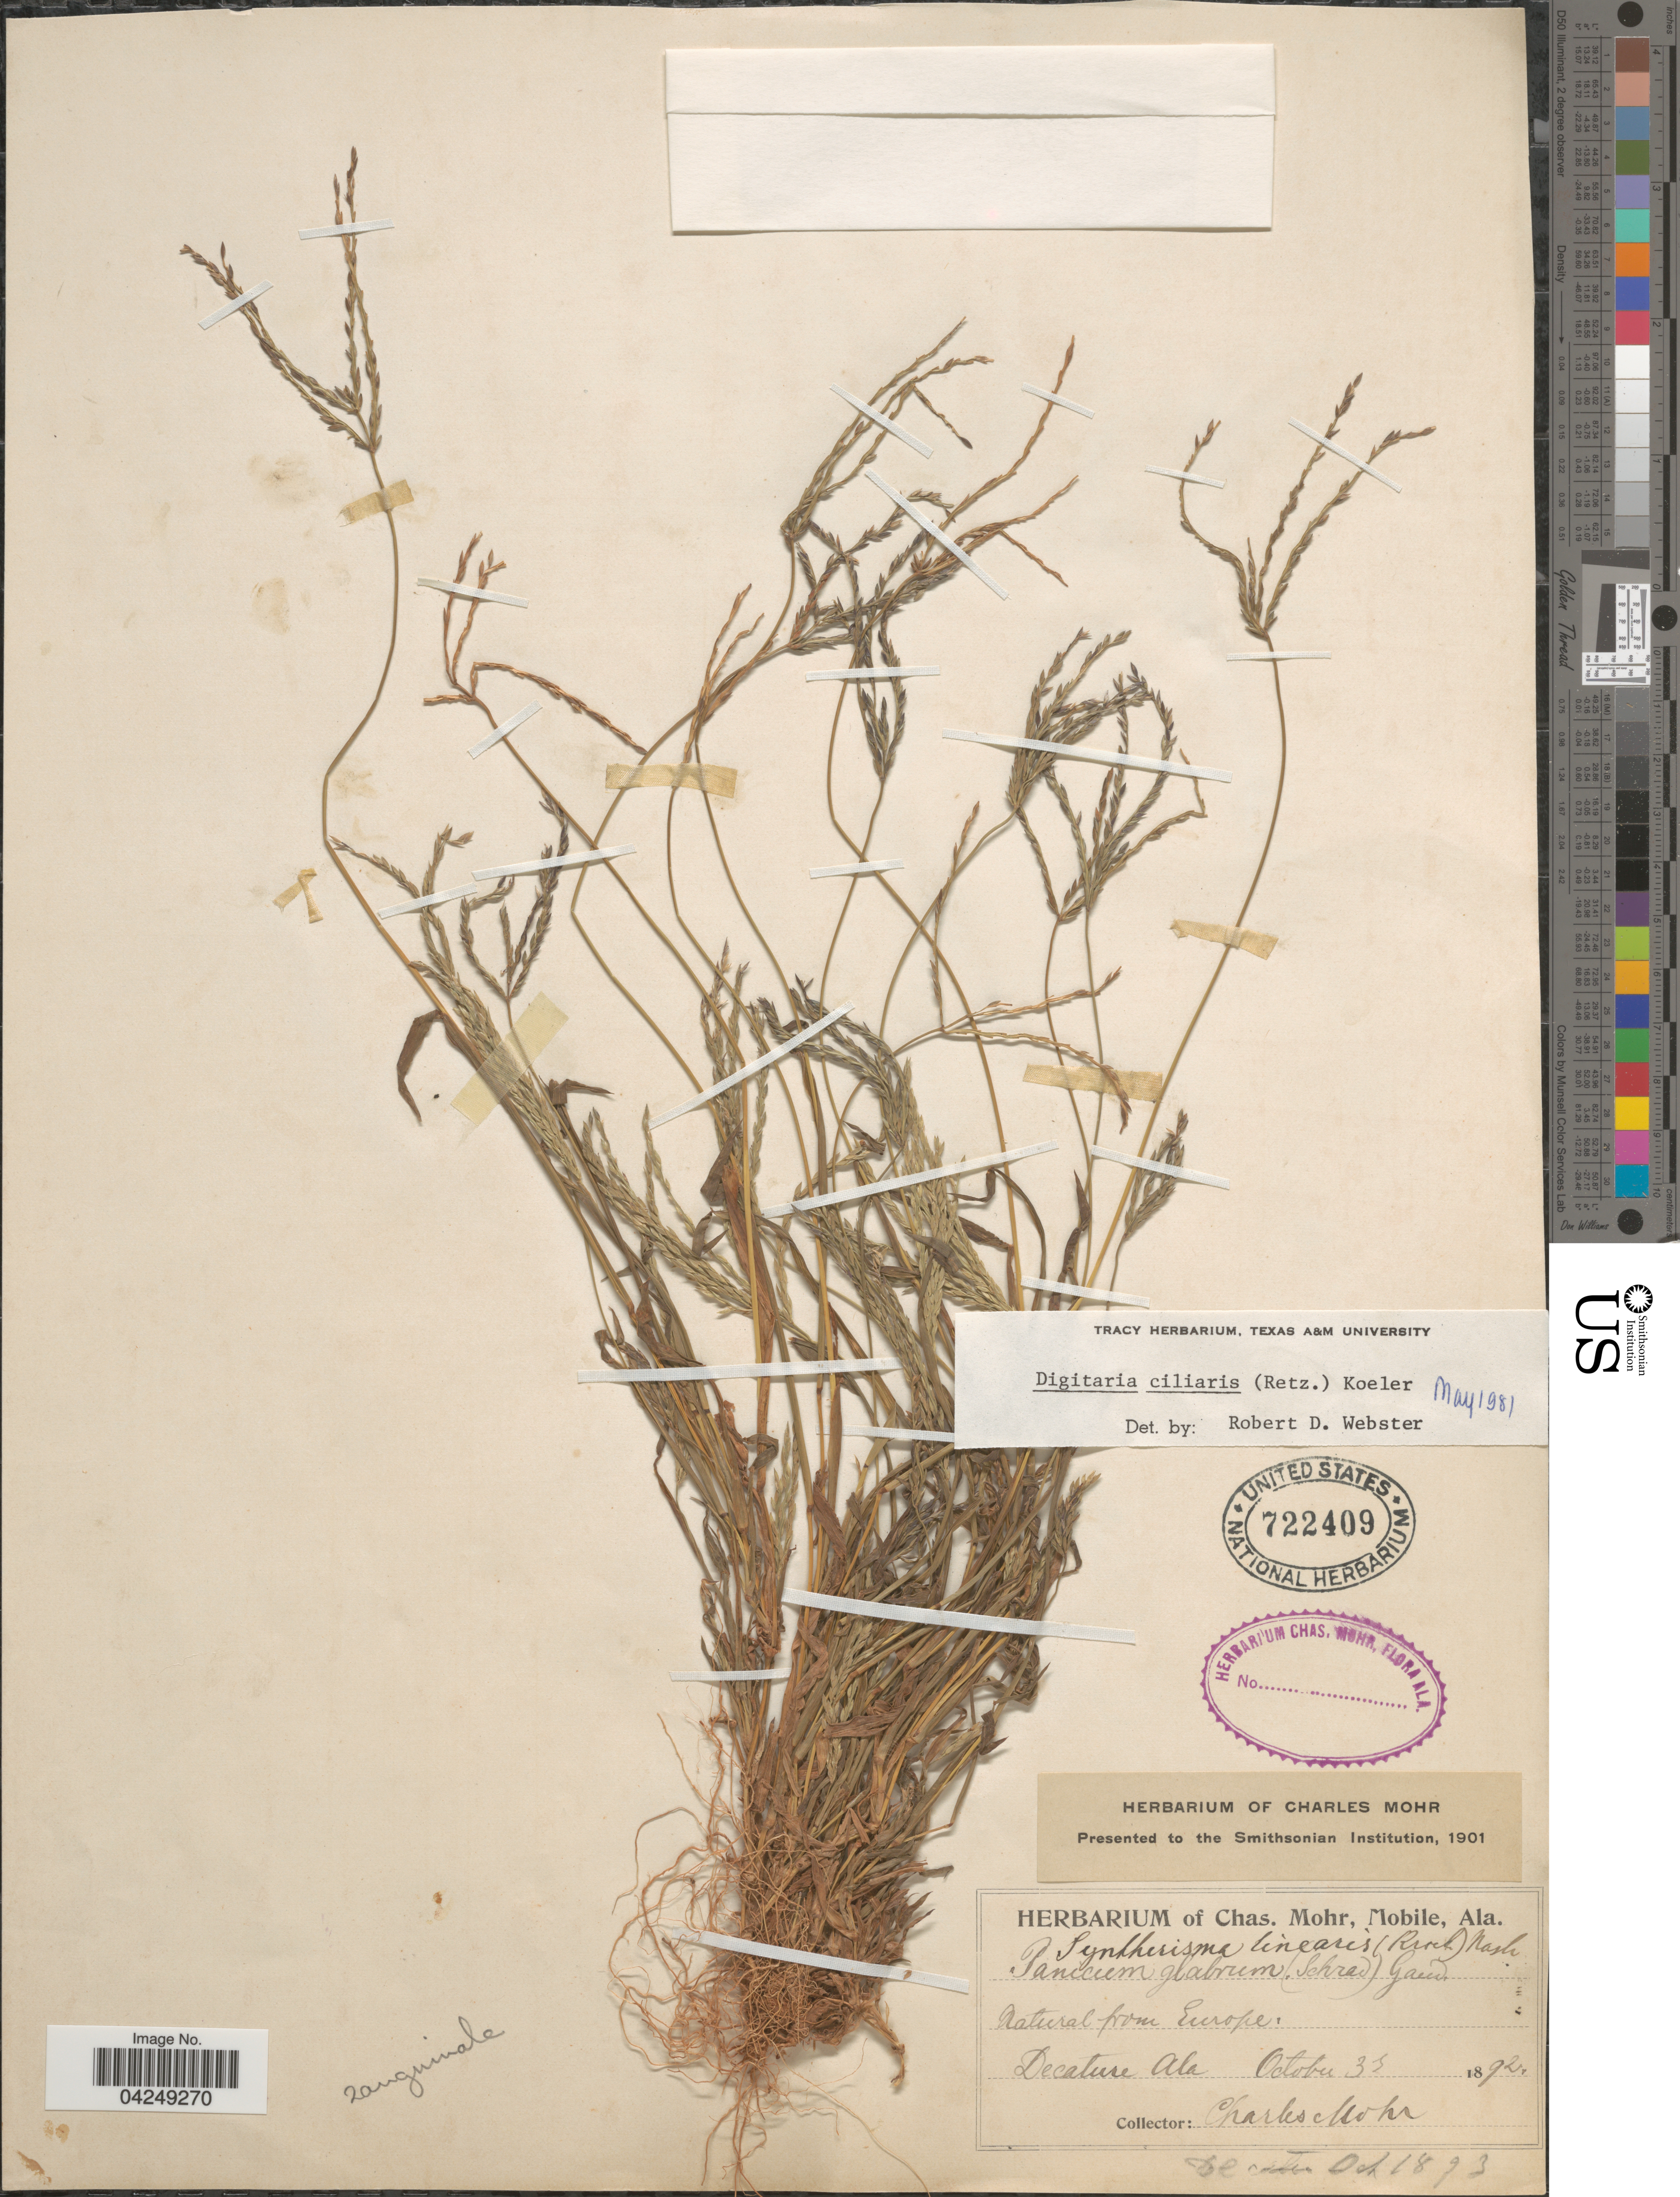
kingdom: Plantae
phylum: Tracheophyta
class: Liliopsida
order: Poales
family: Poaceae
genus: Digitaria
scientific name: Digitaria ciliaris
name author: (Retz.) Koeler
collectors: Mohr, C. T. (herbarium)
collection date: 1892-10-03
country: United States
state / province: Alabama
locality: Decature.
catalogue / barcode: US 722409